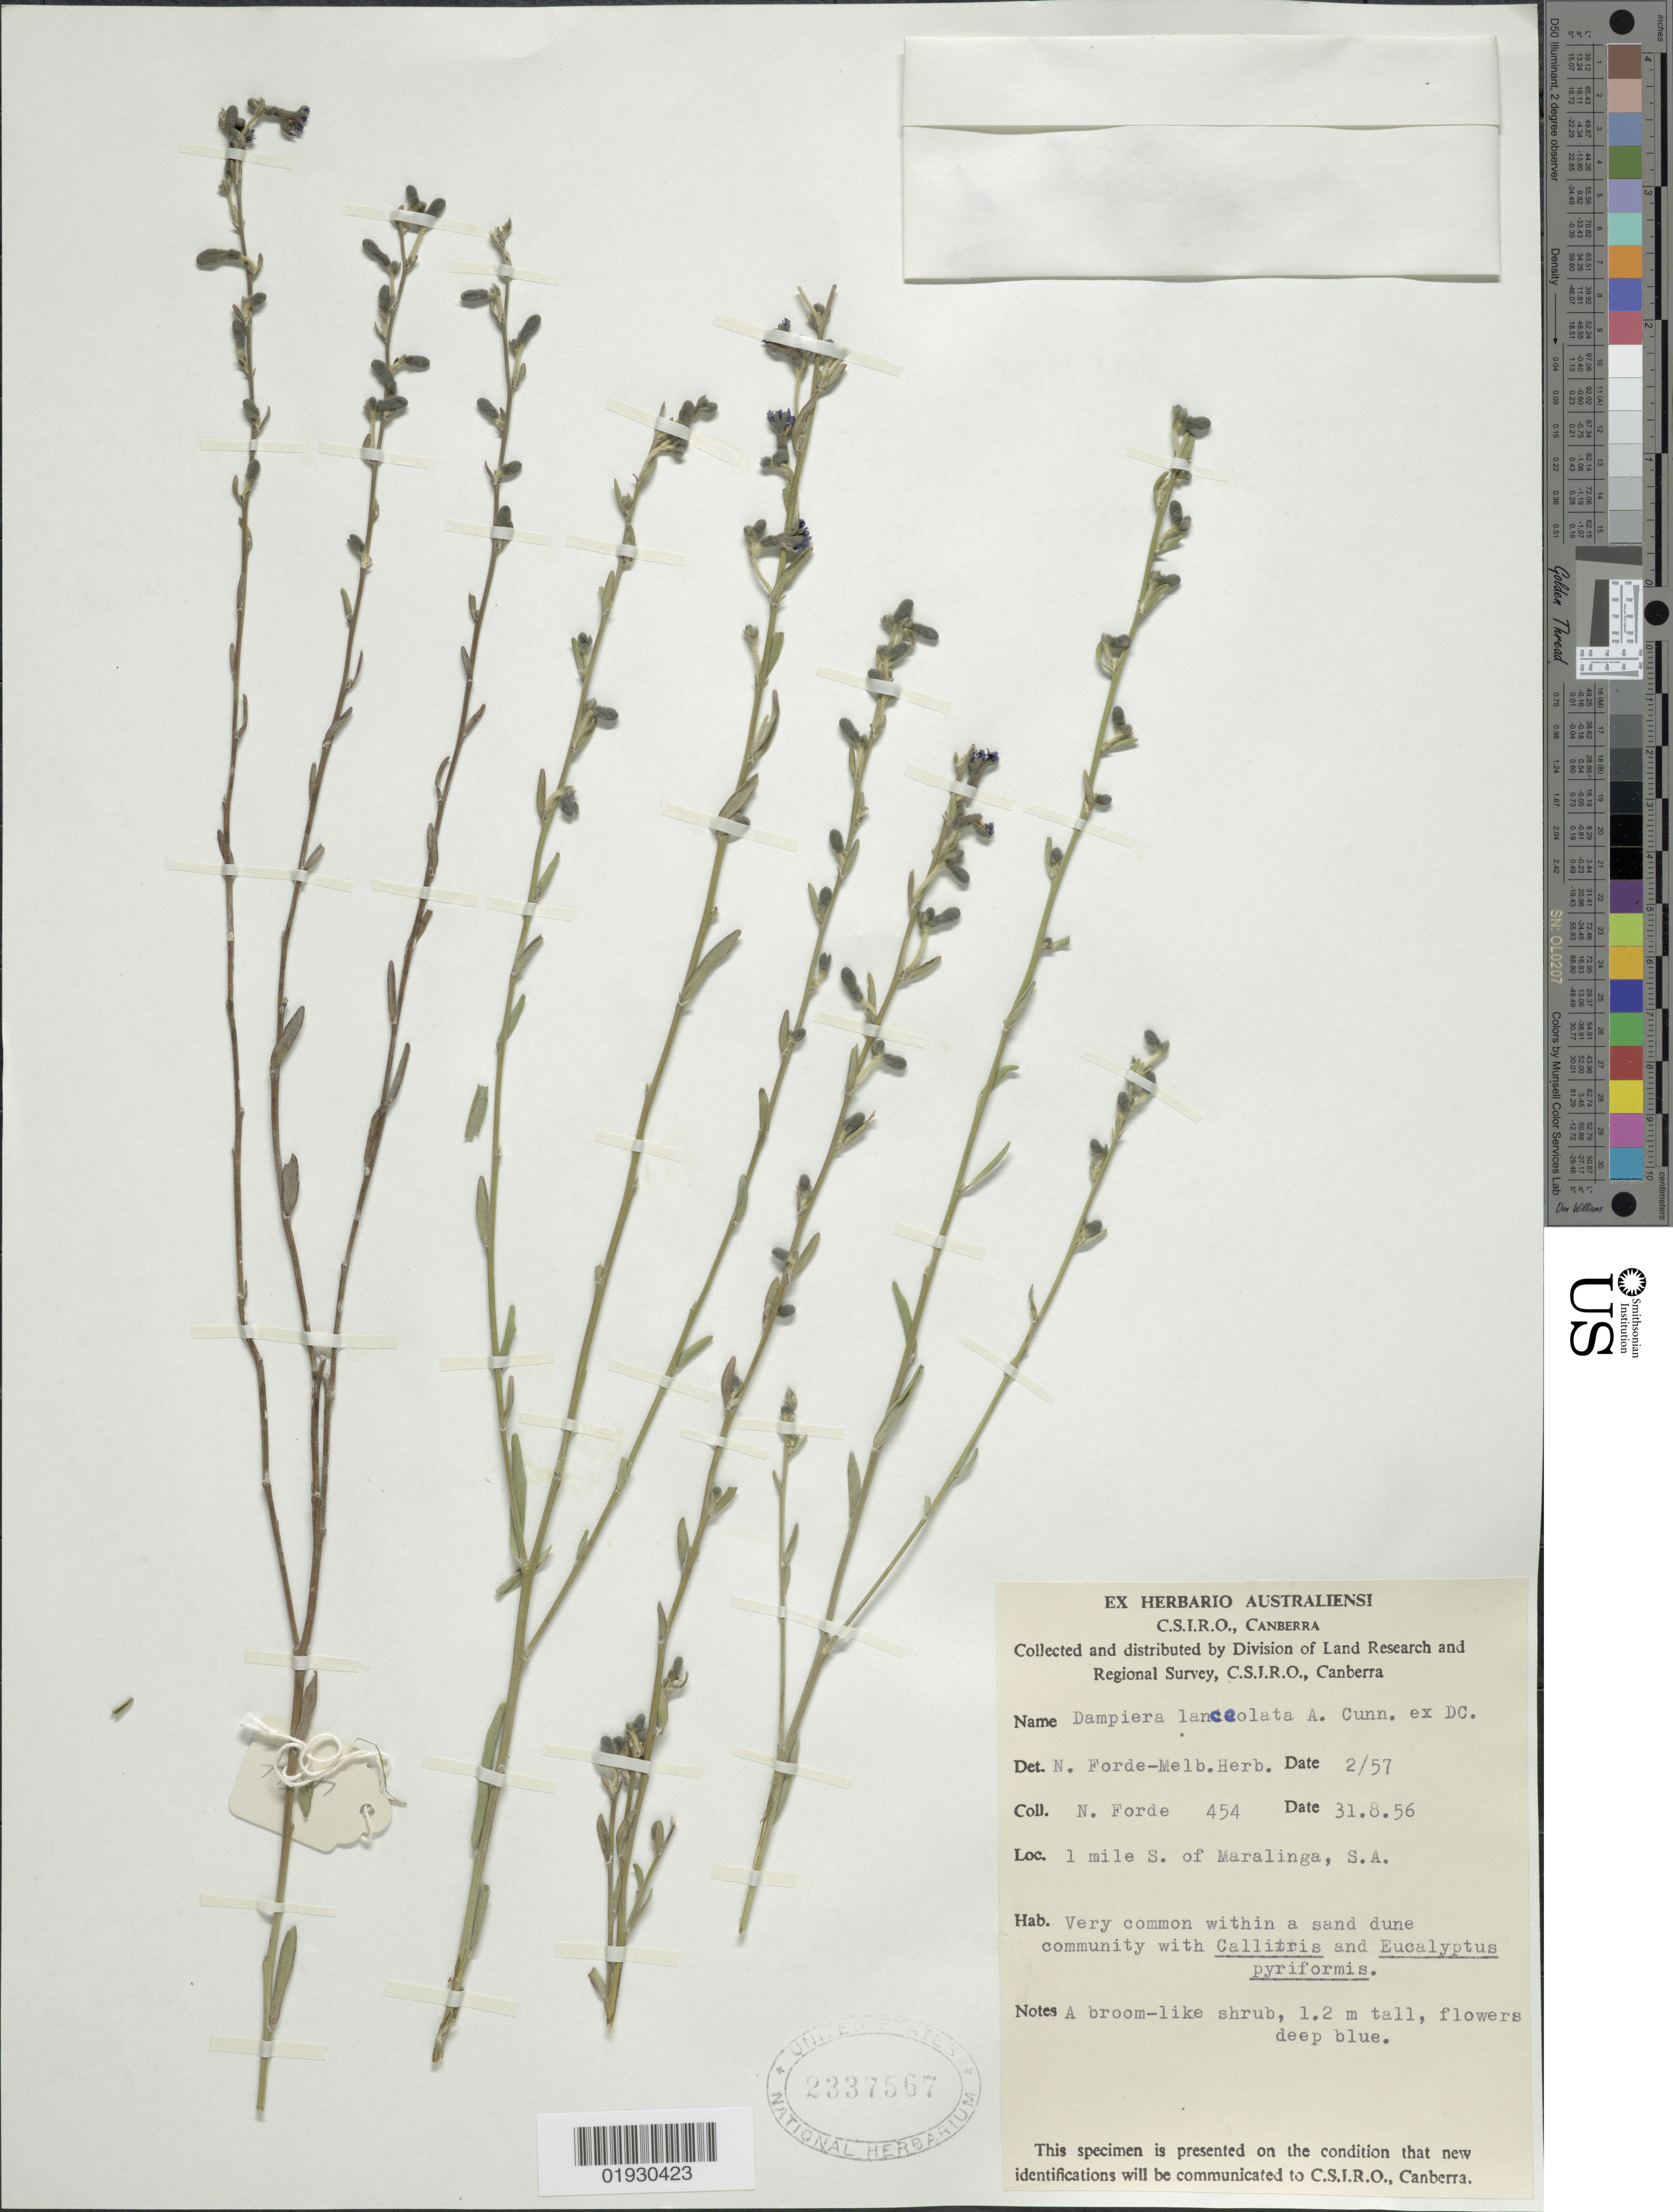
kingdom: Plantae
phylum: Tracheophyta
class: Magnoliopsida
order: Asterales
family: Goodeniaceae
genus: Dampiera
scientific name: Dampiera lanceolata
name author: A. Cunn. ex DC.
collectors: N. Forde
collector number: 454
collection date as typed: Transcribed d/m/y: 31/8/56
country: Australia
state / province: South Australia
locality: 1 mile S. of Maralinga, S.A.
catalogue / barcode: US 2337567